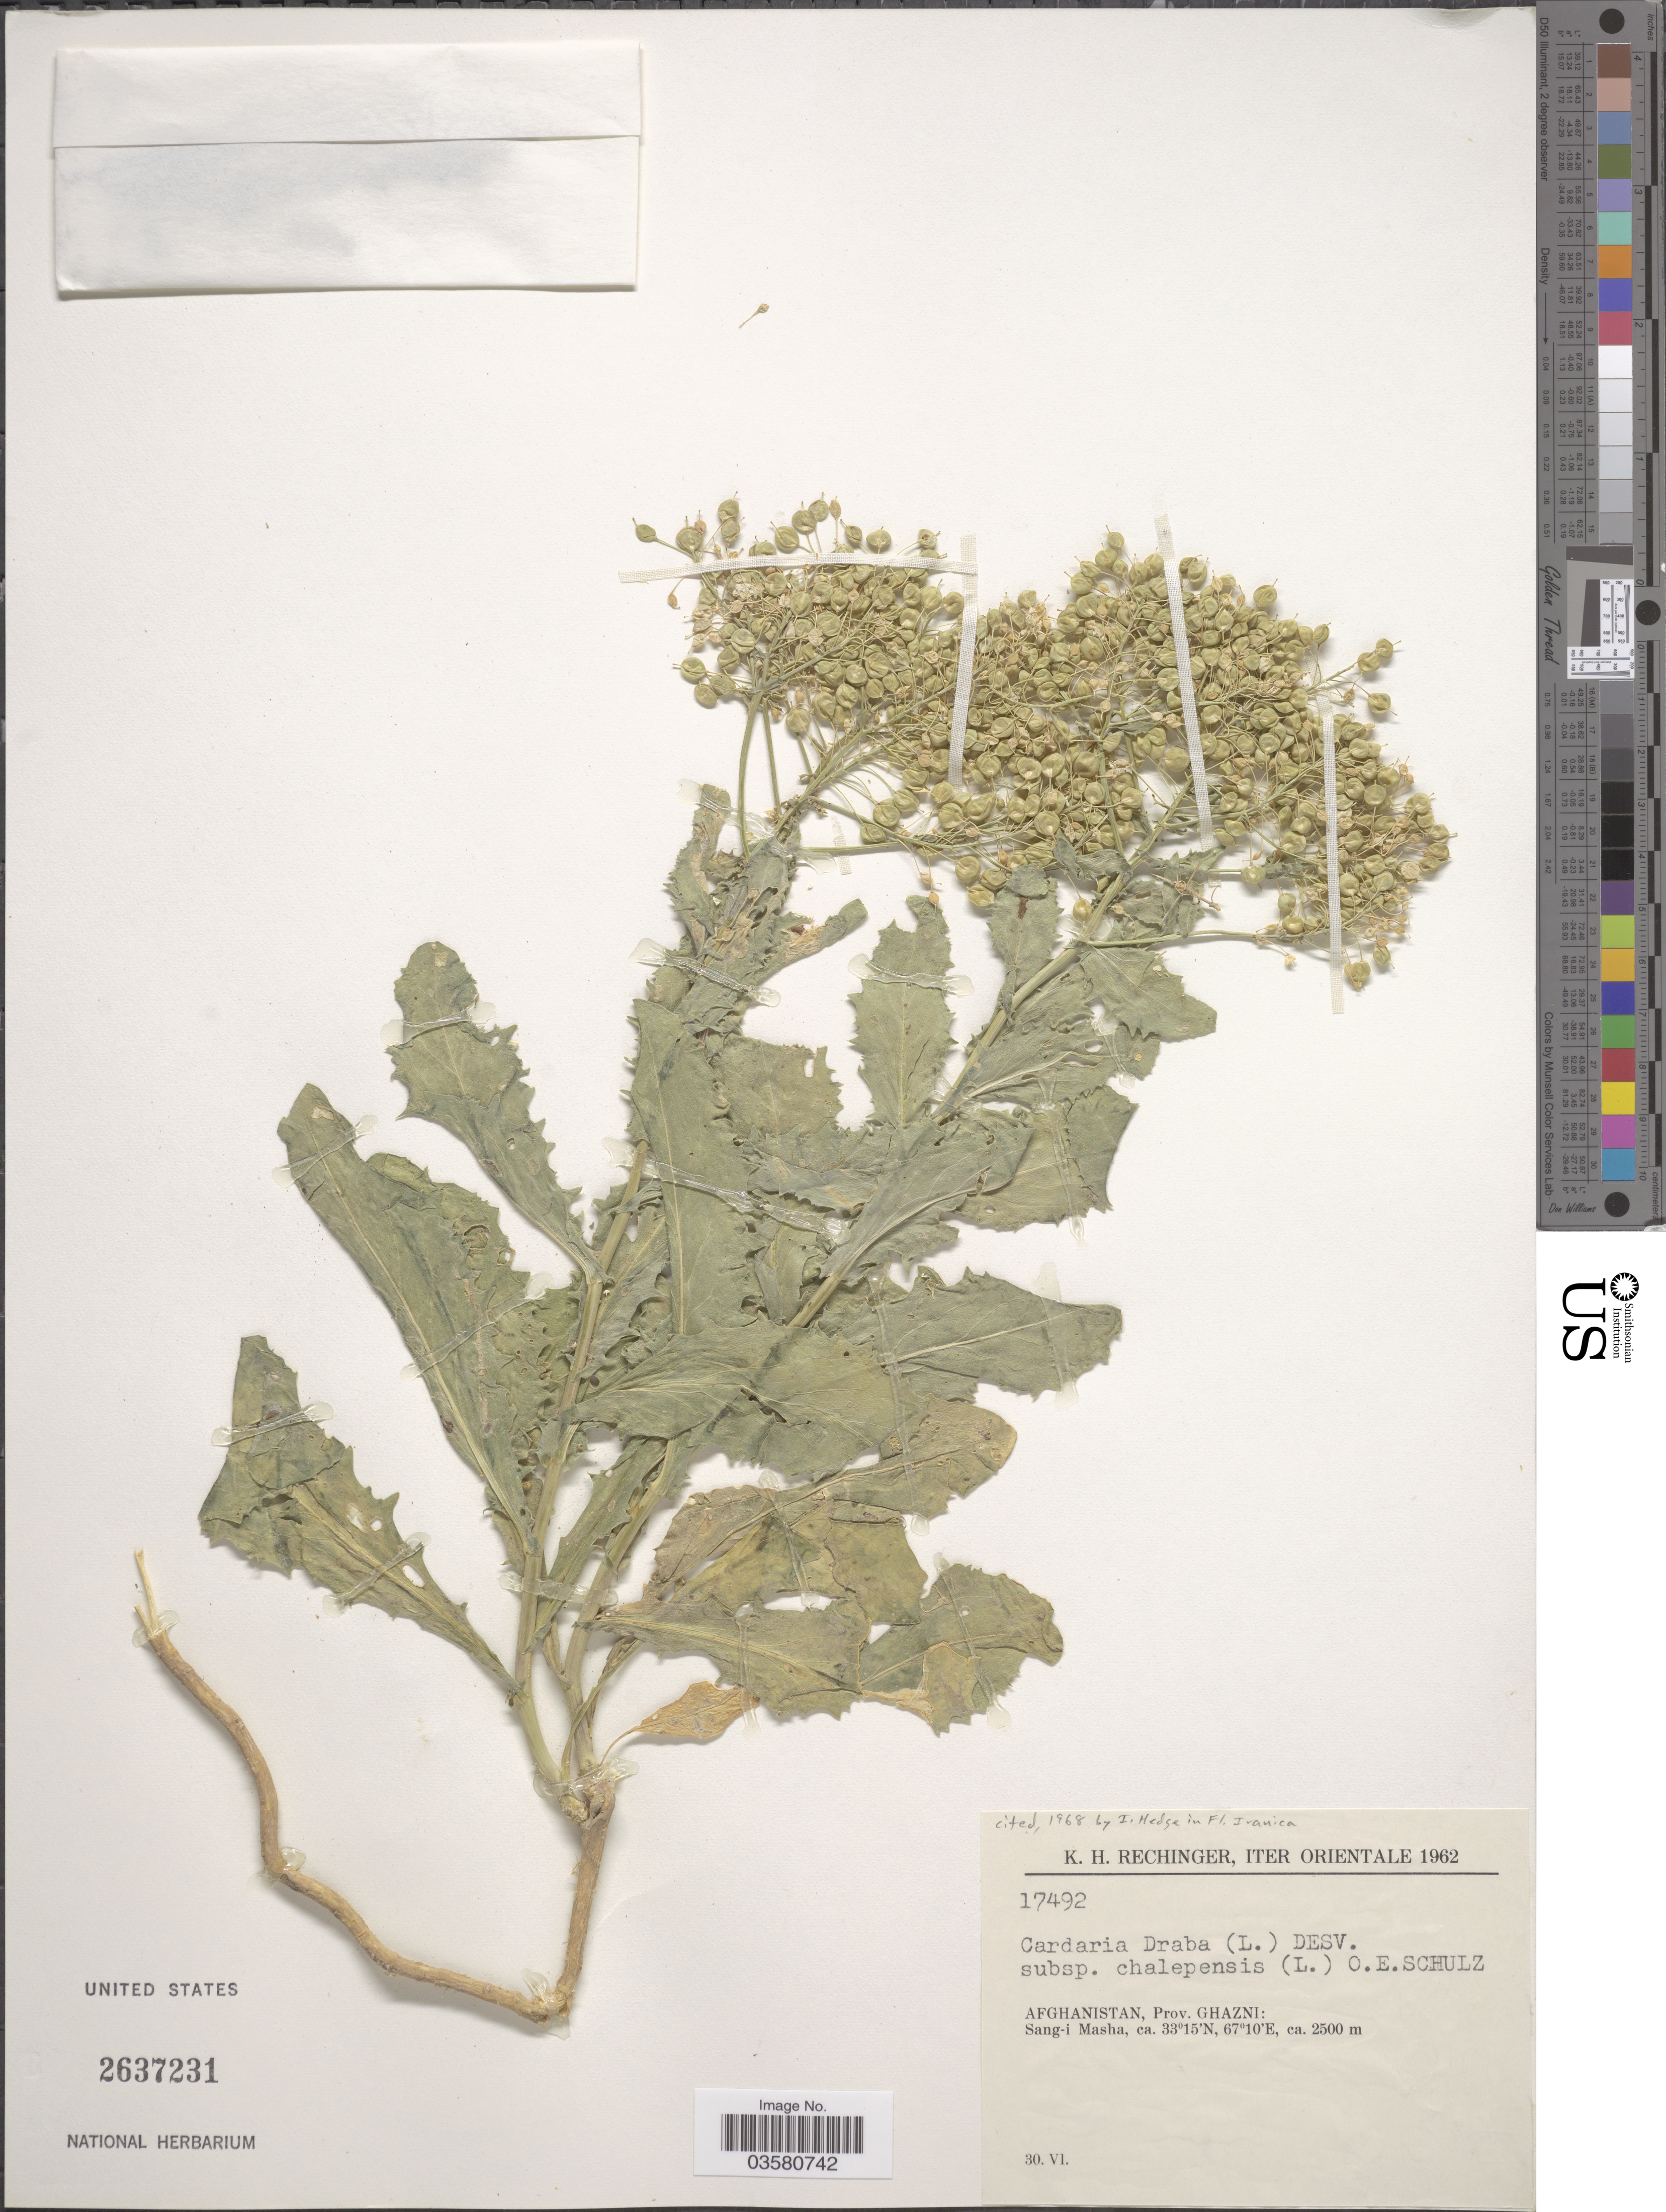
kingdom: Plantae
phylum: Tracheophyta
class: Magnoliopsida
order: Brassicales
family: Brassicaceae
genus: Lepidium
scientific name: Lepidium chalepense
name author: L.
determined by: Strong, M. T., (US), Smithsonian Institution - National Museum of Natural History (UNITED STATES)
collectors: K. H. Rechinger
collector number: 17492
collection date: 1962-06-30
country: Afghanistan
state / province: Ghazni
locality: Sang-i Masha.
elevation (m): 2500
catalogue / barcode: US 2637231